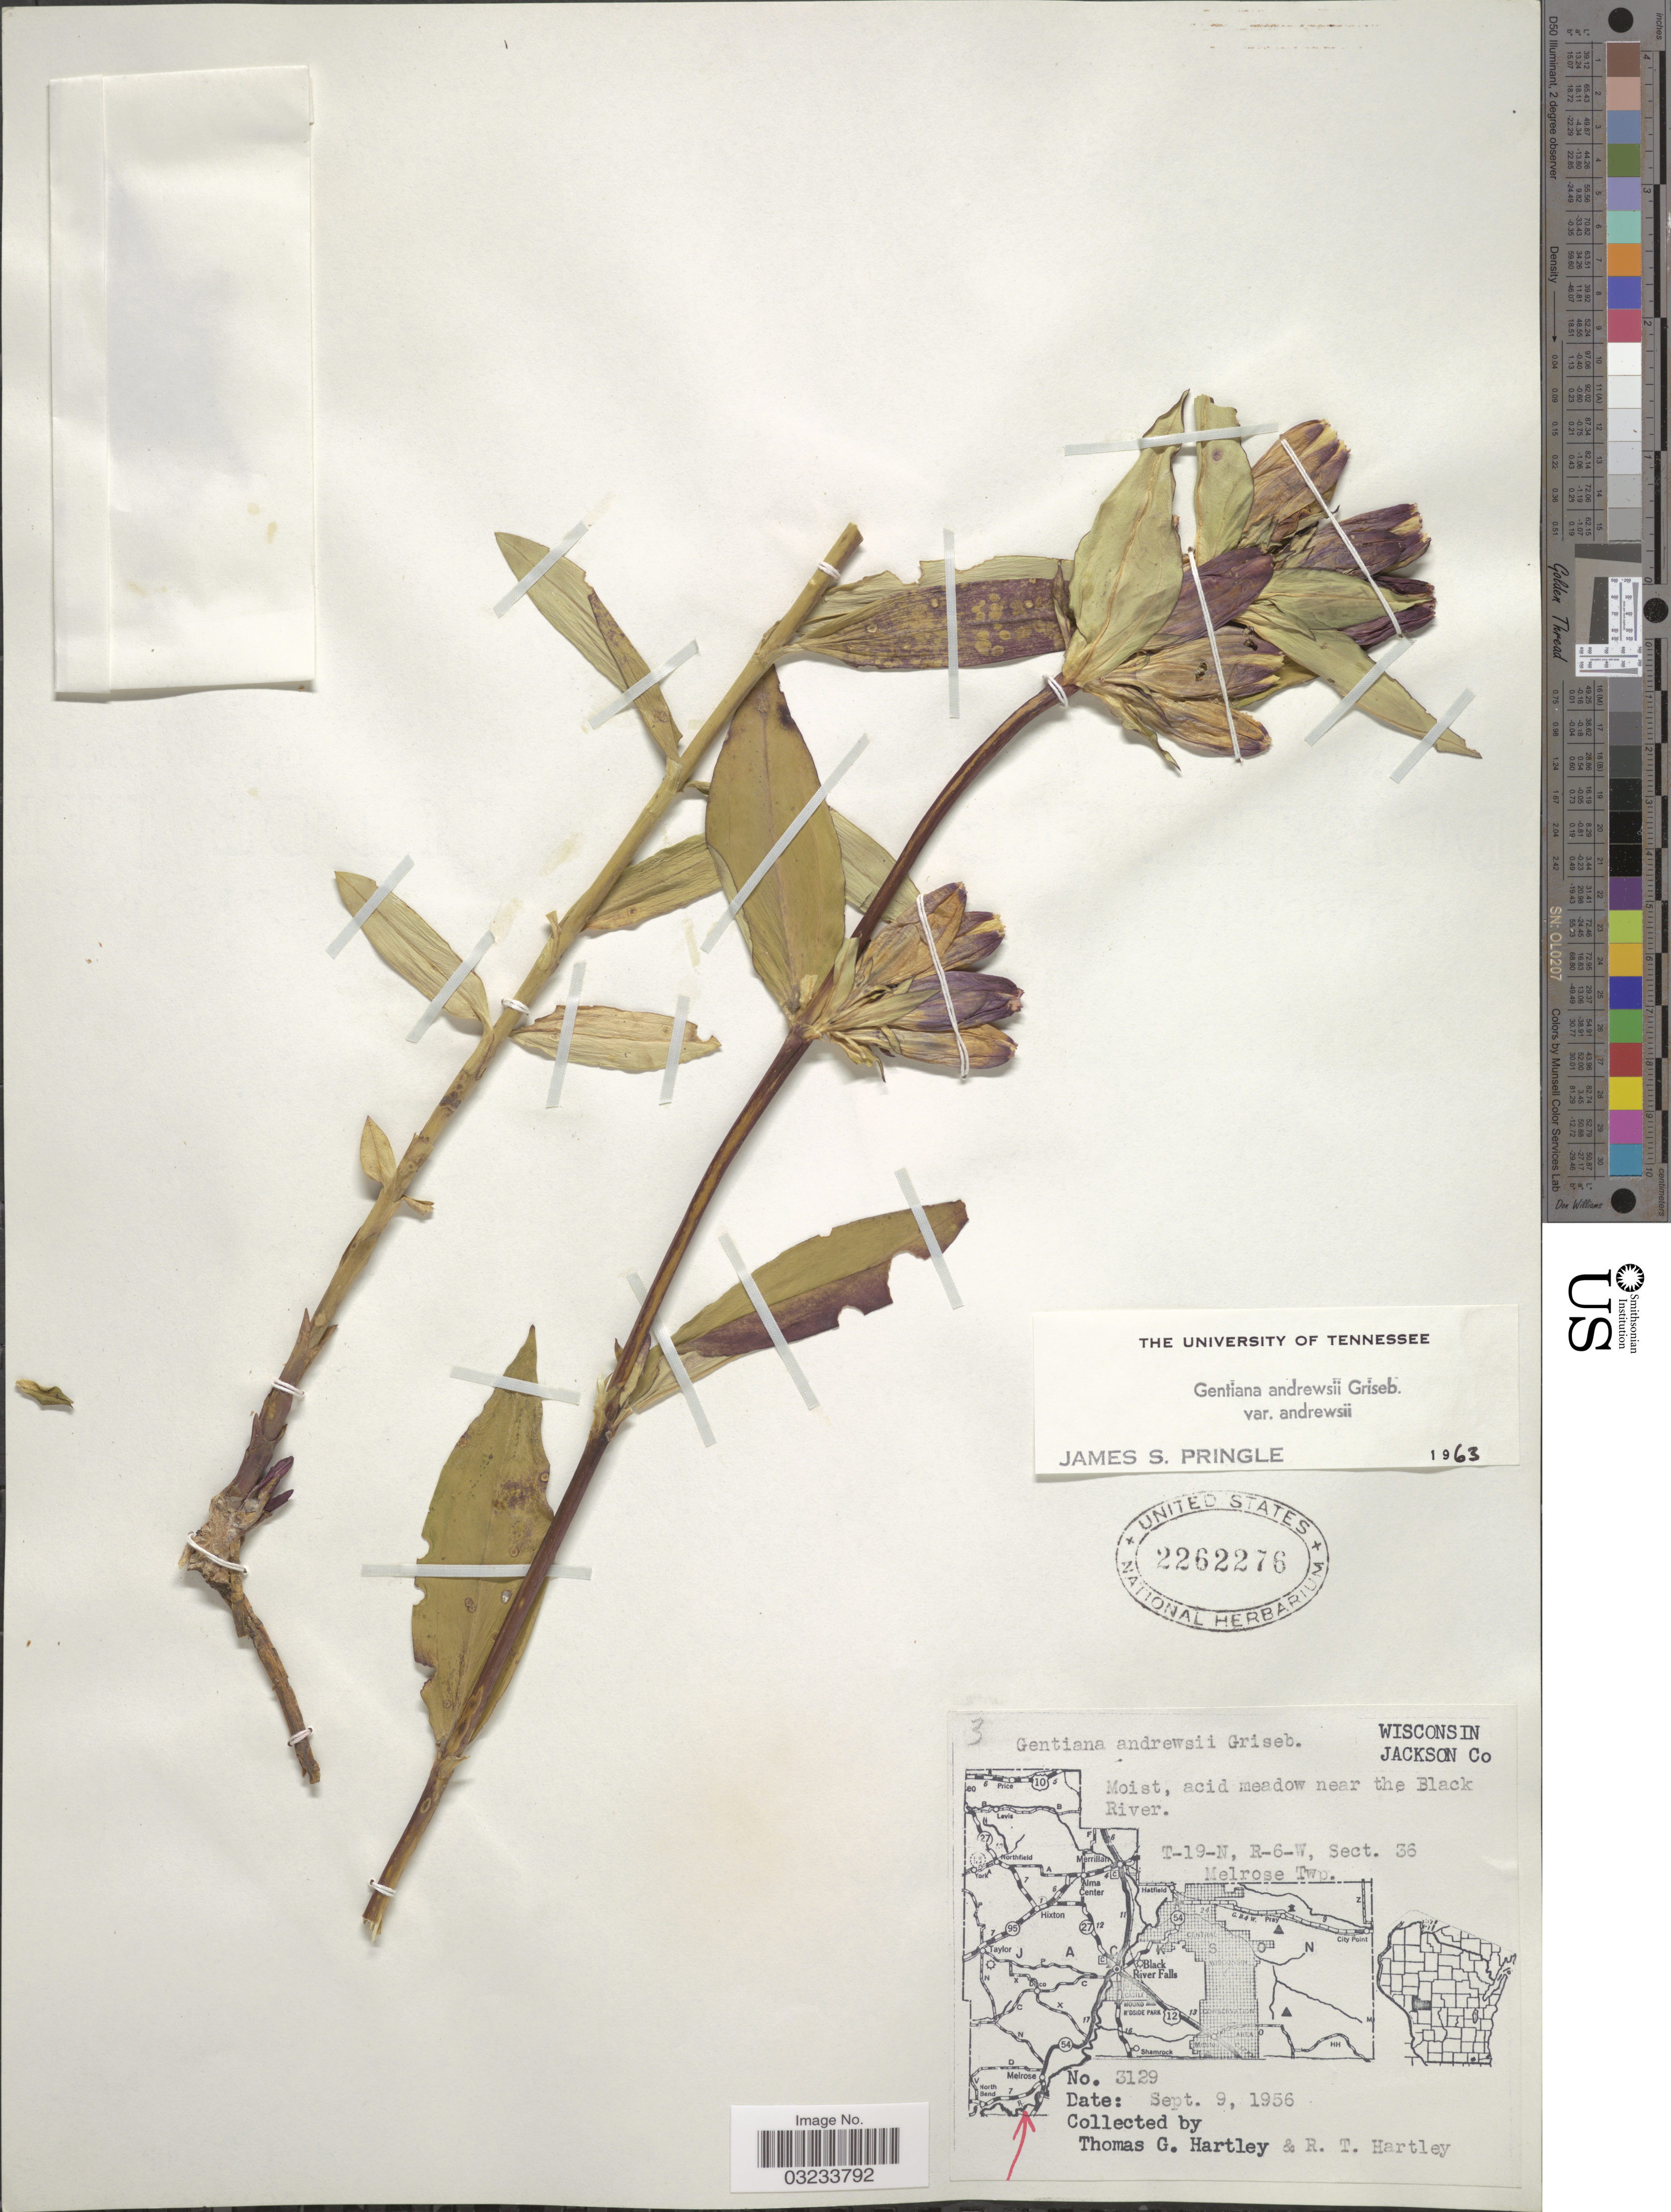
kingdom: Plantae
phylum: Tracheophyta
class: Magnoliopsida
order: Gentianales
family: Gentianaceae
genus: Gentiana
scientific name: Gentiana andrewsii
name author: Griseb.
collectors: T. G. Hartley & R. T. Hartley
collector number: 3129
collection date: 1956-09-09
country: United States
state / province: Wisconsin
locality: Jackson Co. Moist, acid meadow near the Black River. T-19-N, R-6-W, Sect. 36. Melrose Twp.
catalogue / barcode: US 2262276